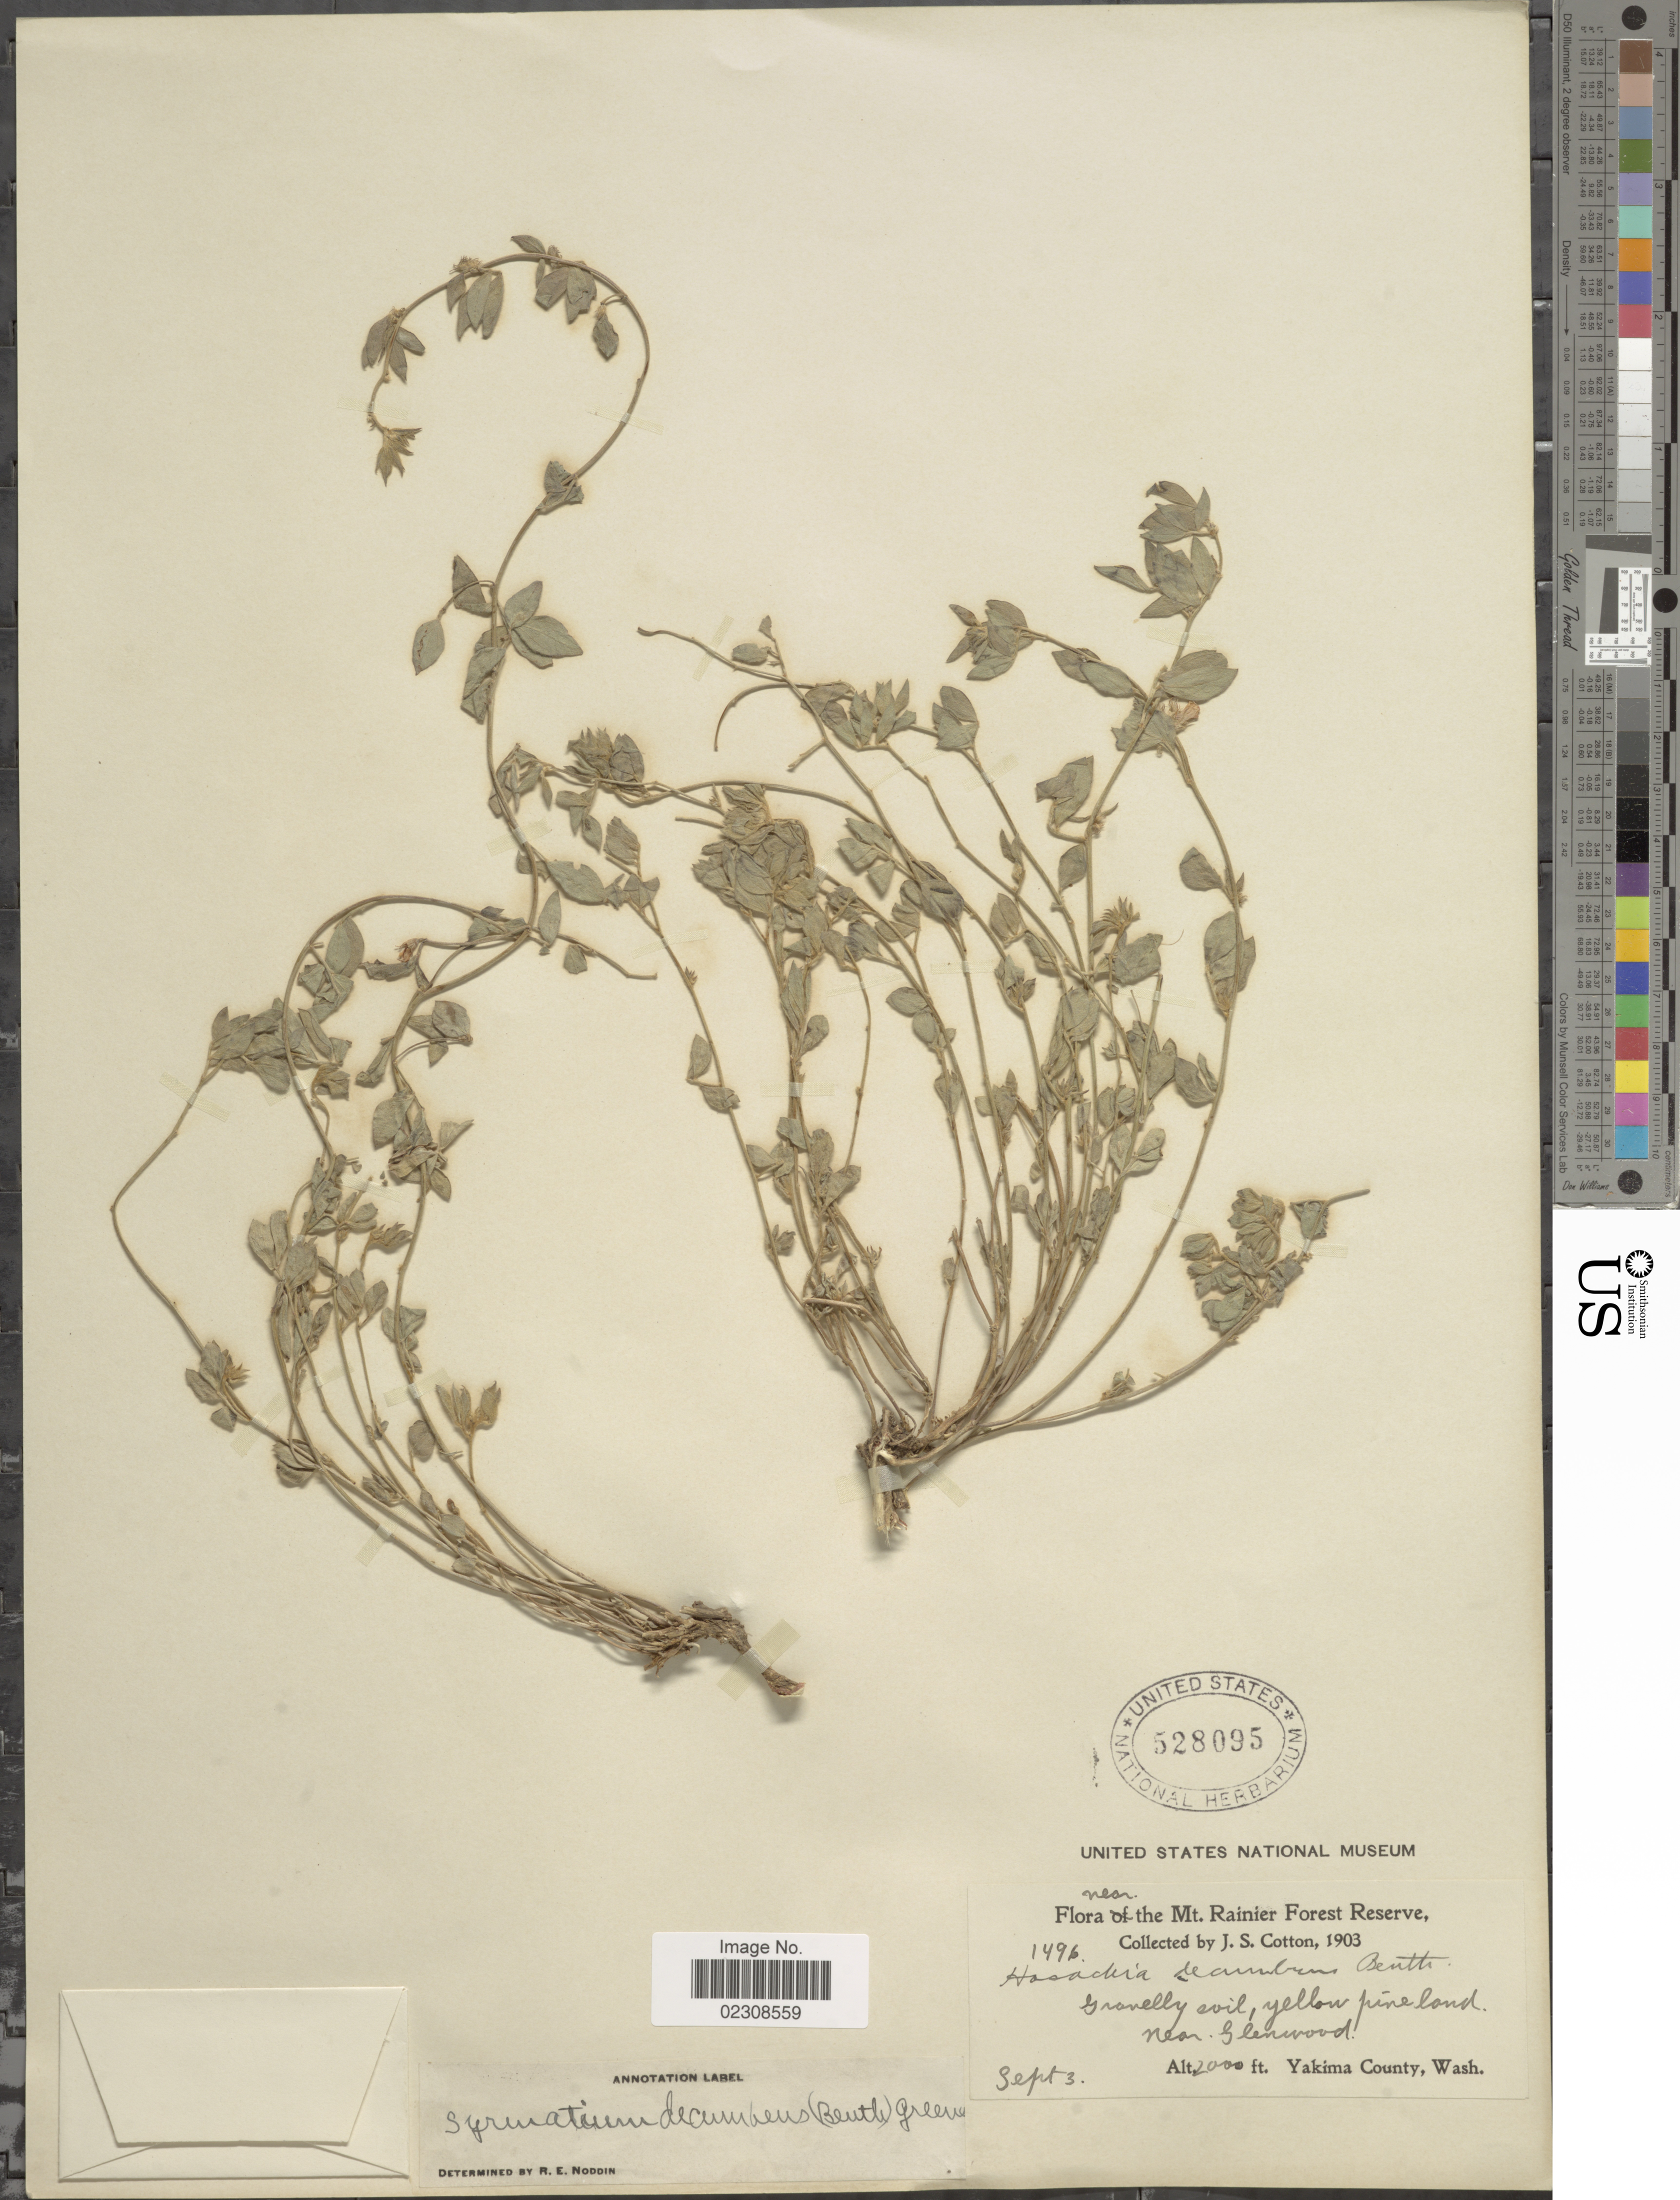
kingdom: Plantae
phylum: Tracheophyta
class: Magnoliopsida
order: Fabales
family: Fabaceae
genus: Syrmatium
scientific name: Syrmatium decumbens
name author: (Benth.) Greene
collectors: J. S. Cotton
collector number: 1496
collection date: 1903-09-03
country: United States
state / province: Washington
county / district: Yakima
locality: Near the Mt. Rainier Forest Reserve. Near Glenwood. Yakima County, Wash..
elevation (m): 610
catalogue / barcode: US 528095